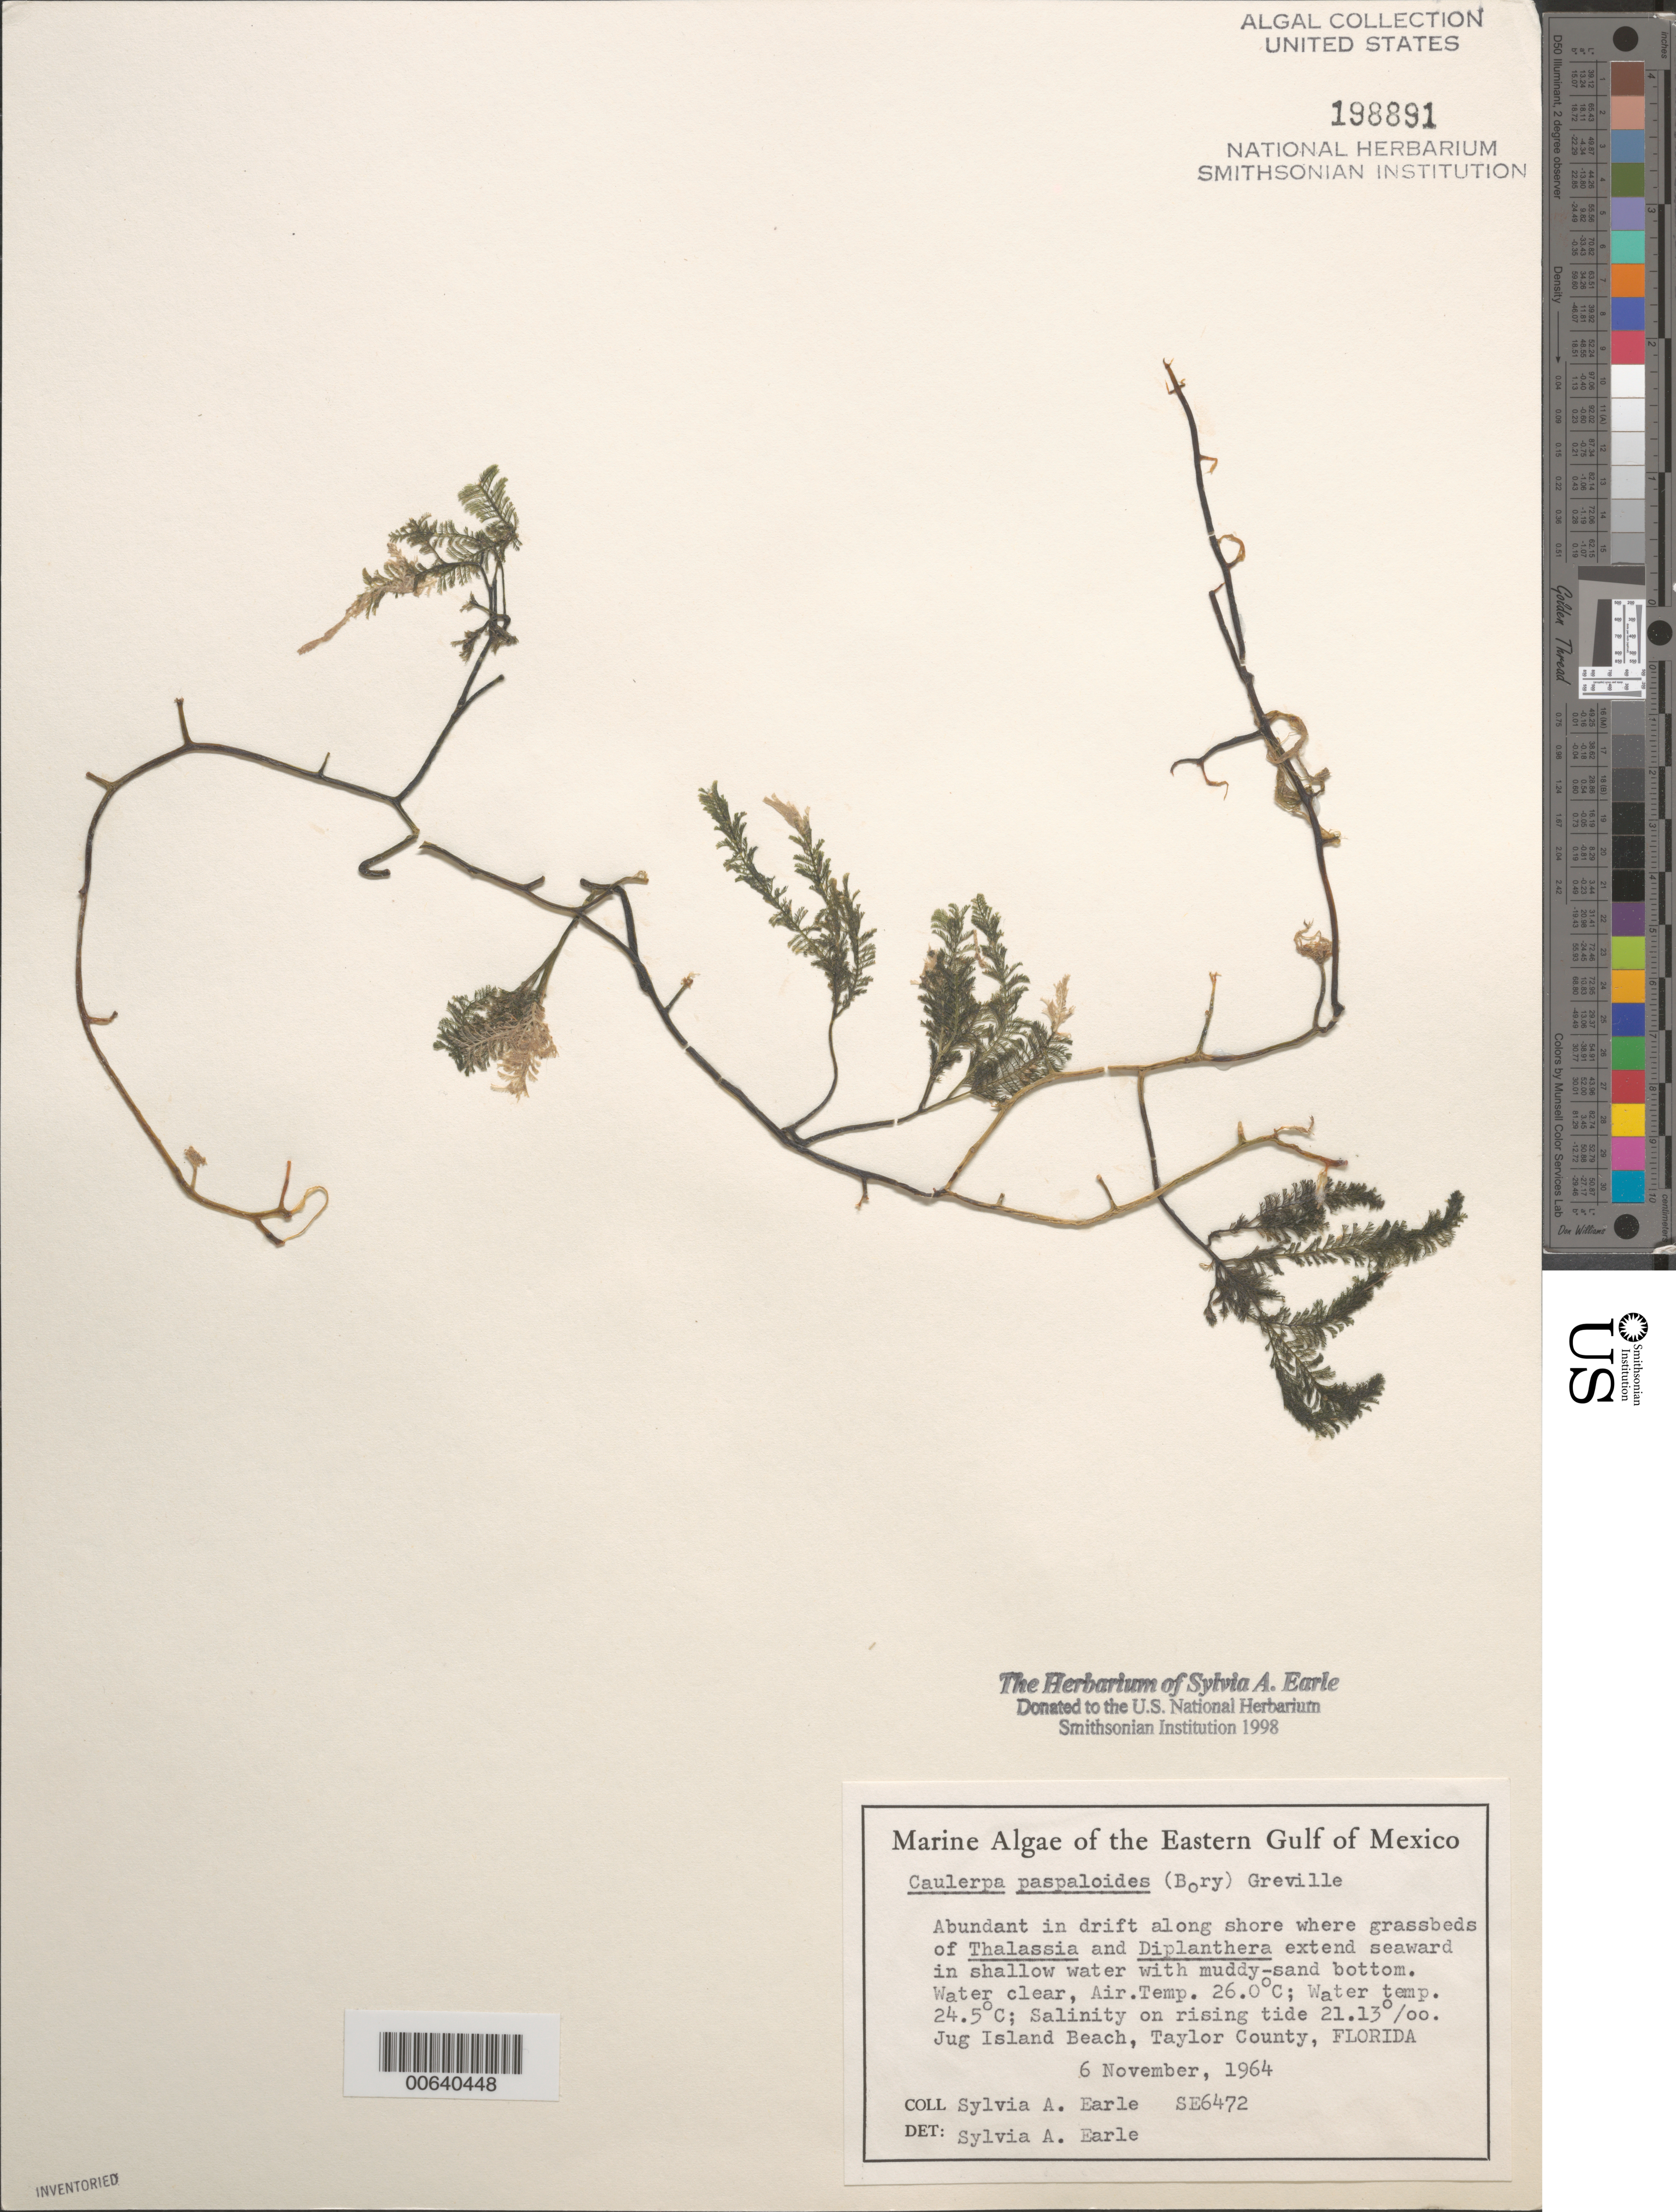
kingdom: Plantae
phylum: Chlorophyta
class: Ulvophyceae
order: Bryopsidales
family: Caulerpaceae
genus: Caulerpa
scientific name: Caulerpa paspaloides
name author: (Bory) Grev.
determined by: Earle, S. A.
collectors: S. A. Earle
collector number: Se 6472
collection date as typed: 06 Nov 1964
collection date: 1964-11-06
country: United States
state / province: Florida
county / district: Taylor County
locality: Jug Island Beach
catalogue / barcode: US 198891